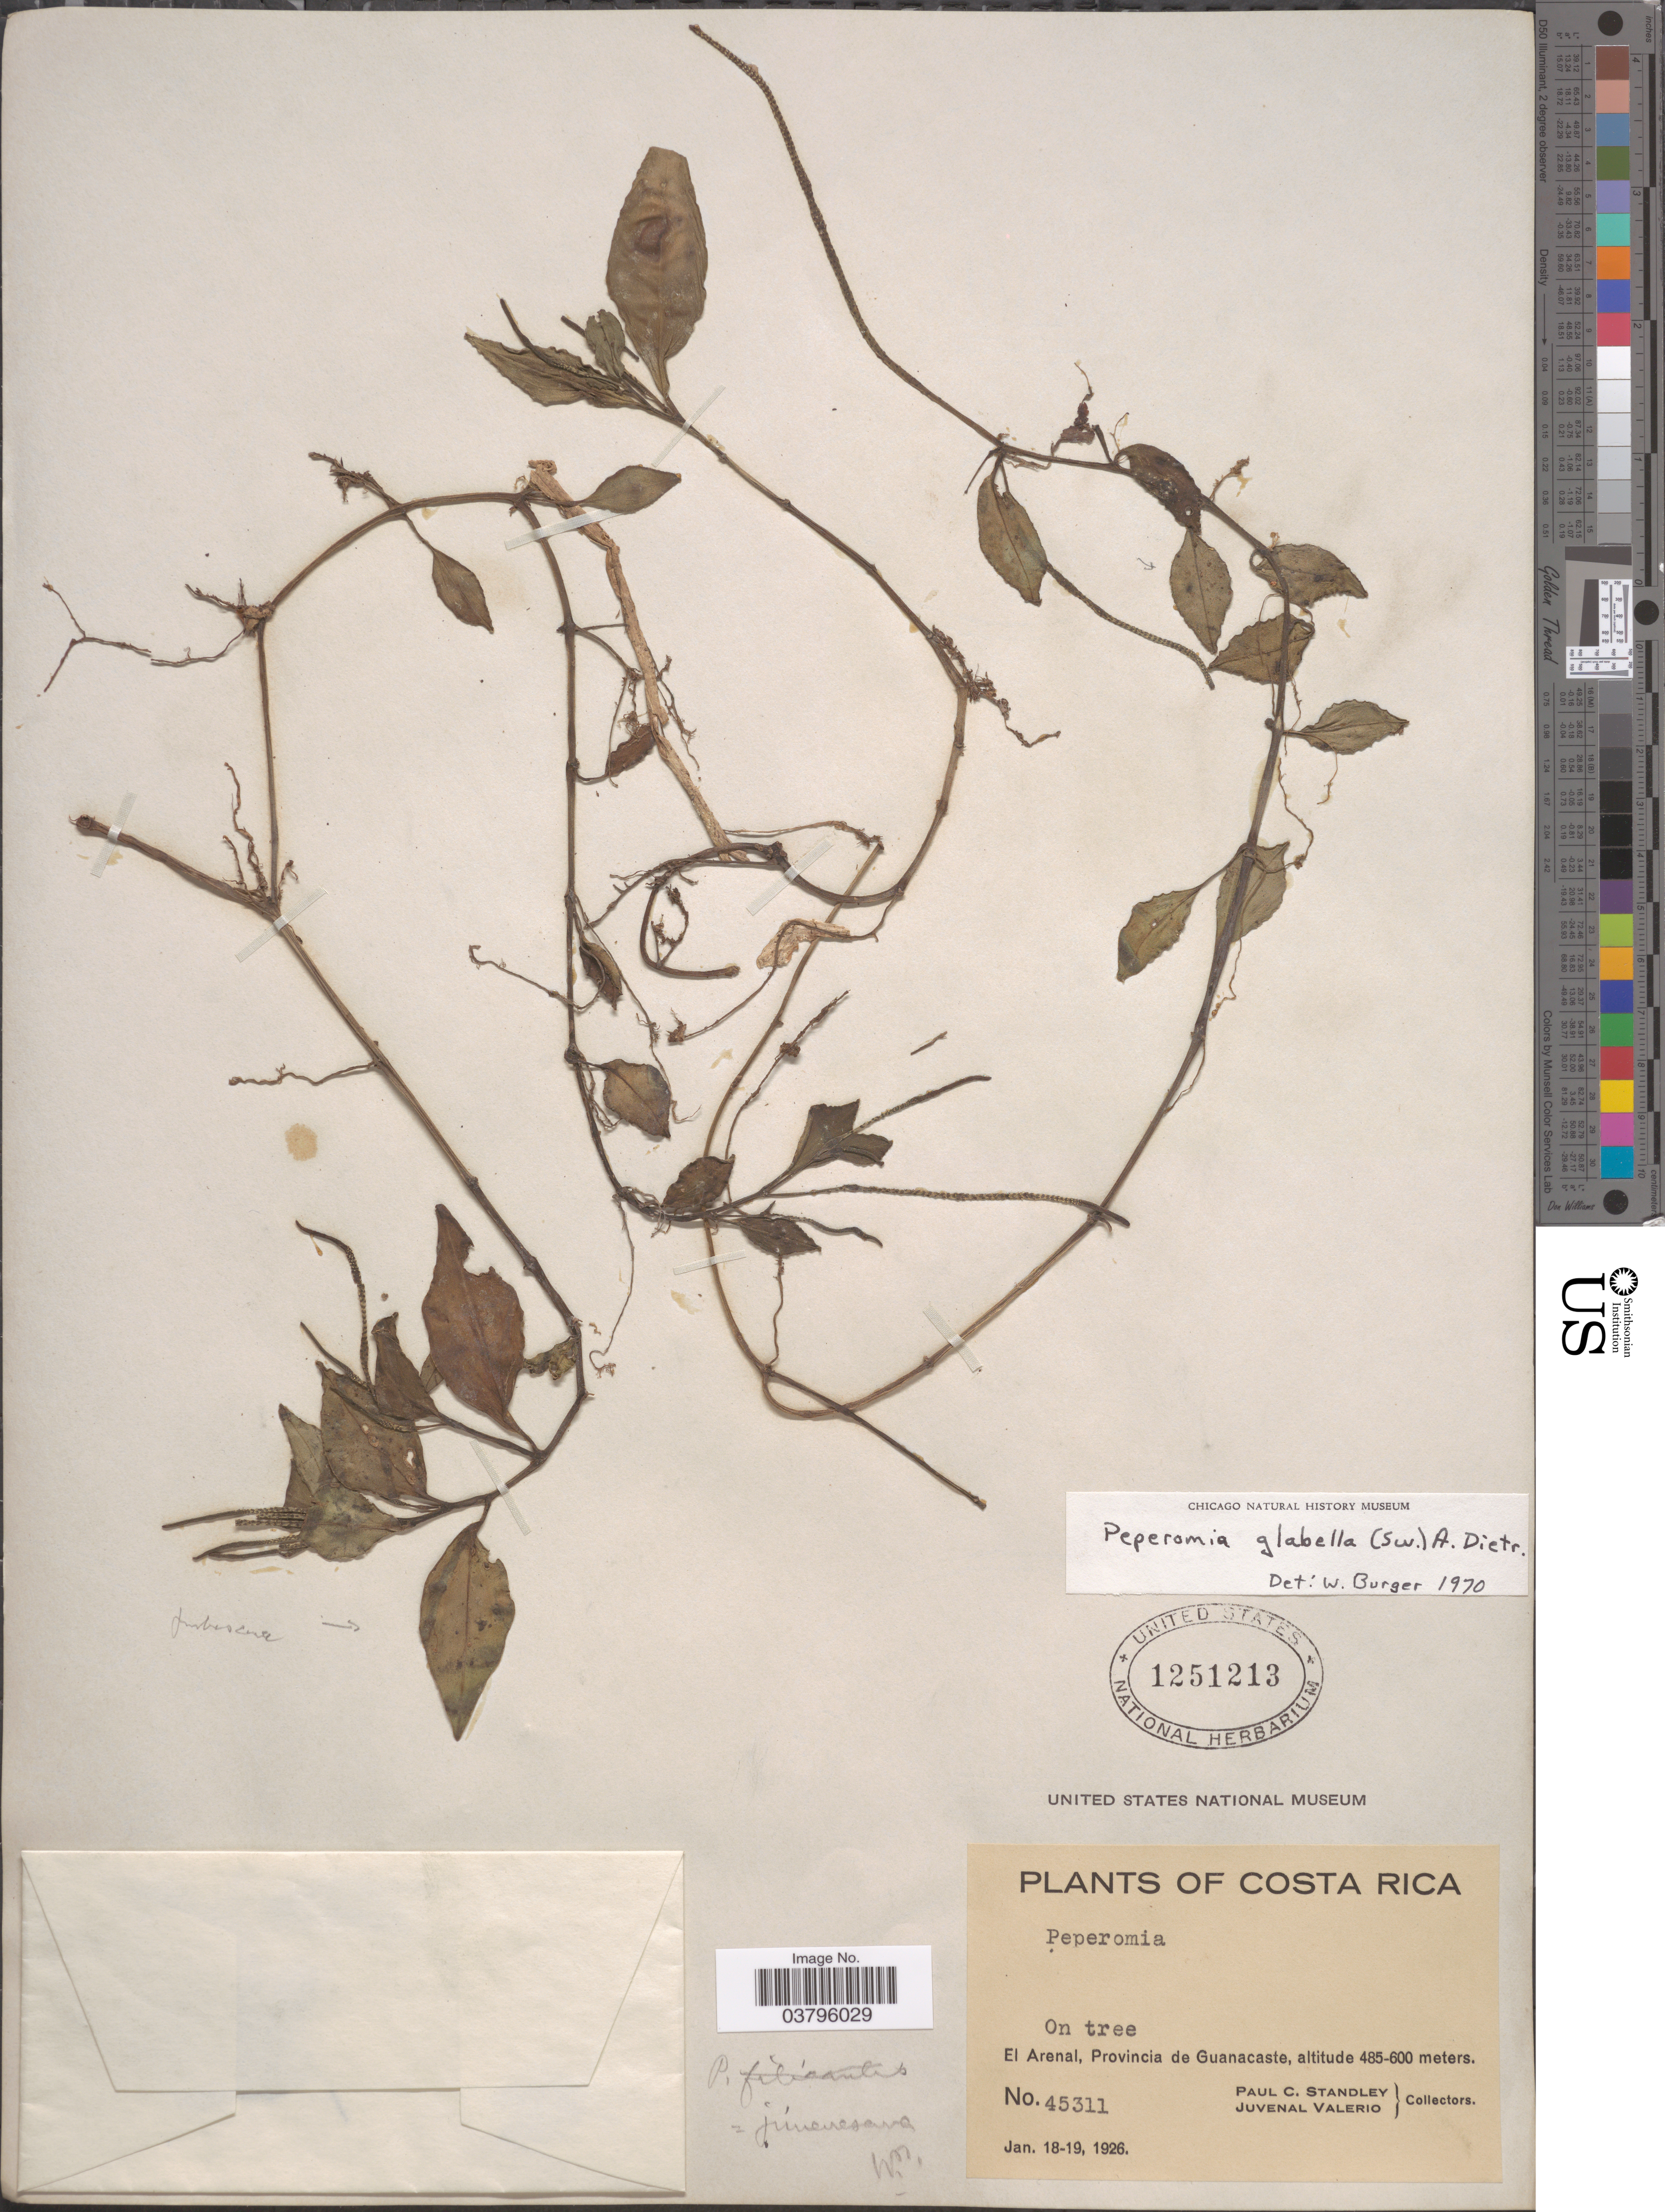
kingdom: Plantae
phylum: Tracheophyta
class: Magnoliopsida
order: Piperales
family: Piperaceae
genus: Peperomia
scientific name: Peperomia glabella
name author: (Sw.) A. Dietr.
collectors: P. C. Standley & J. Valerio R.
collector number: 45311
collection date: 1926-01-18/1926-01-19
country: Costa Rica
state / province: Guanacaste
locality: El Arenal.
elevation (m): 485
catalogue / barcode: US 1251213